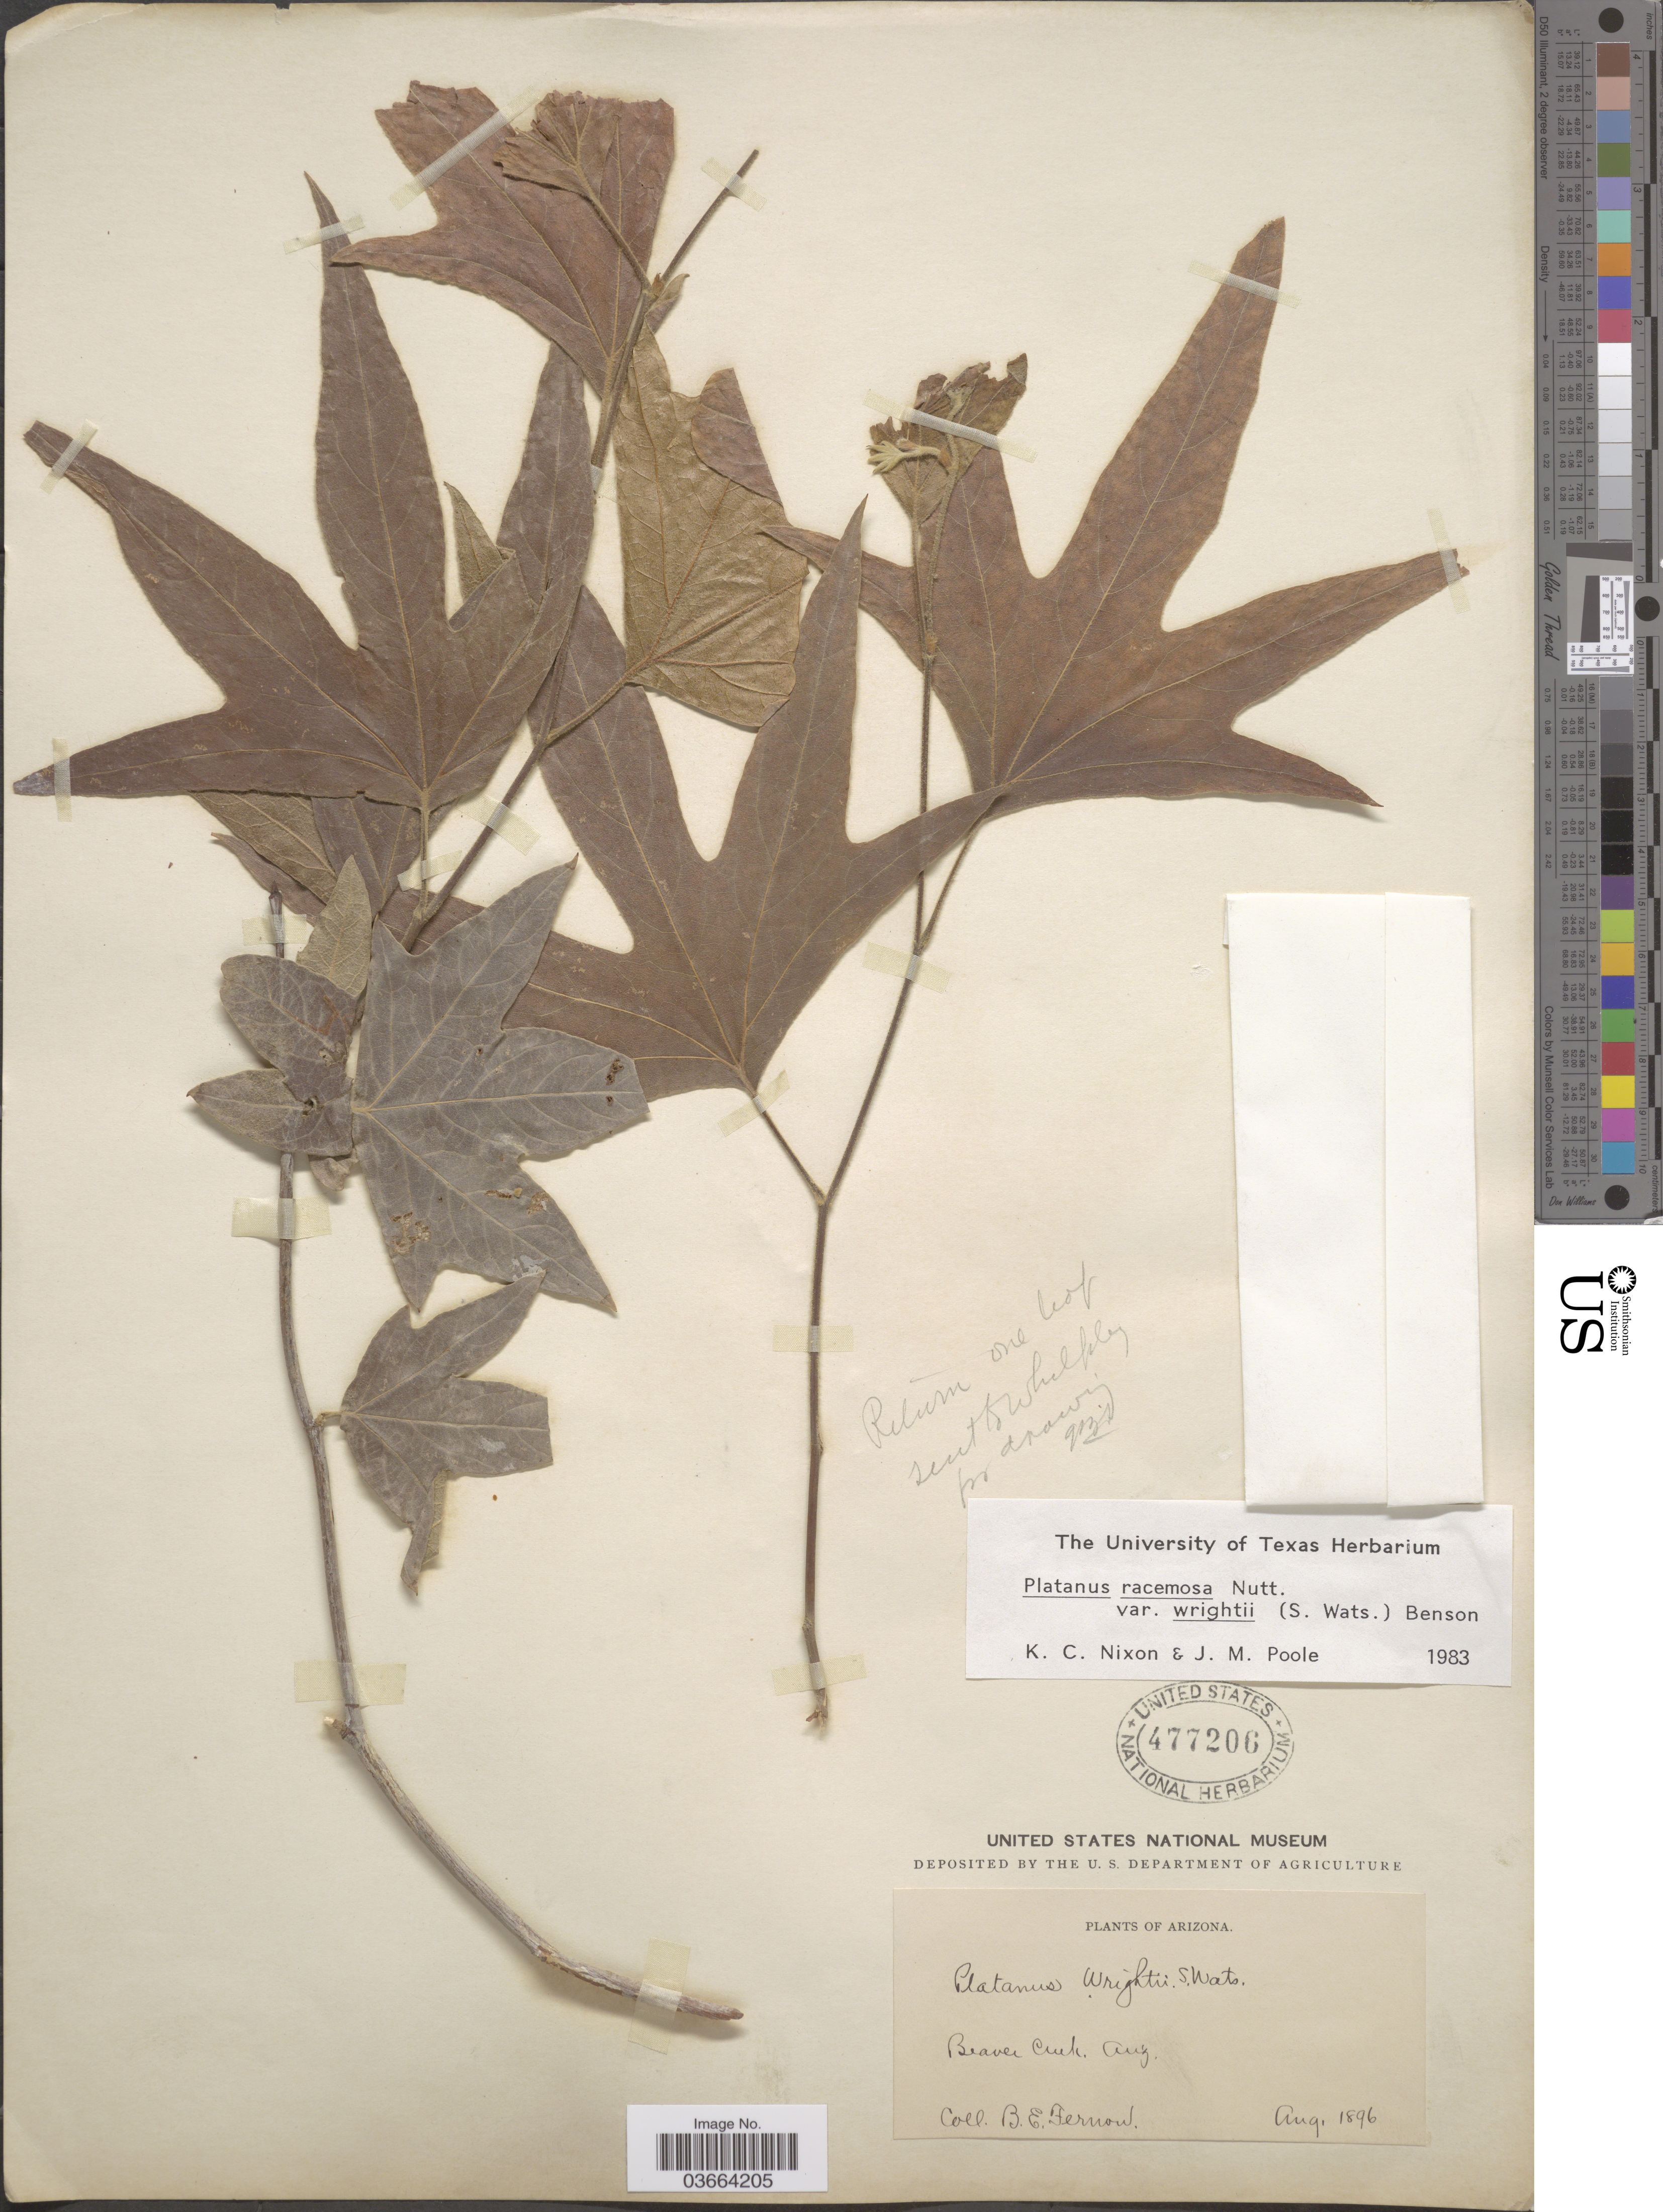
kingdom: Plantae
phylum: Tracheophyta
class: Magnoliopsida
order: Proteales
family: Platanaceae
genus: Platanus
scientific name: Platanus racemosa var. wrightii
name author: (S. Watson) L.D. Benson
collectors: B. Fernow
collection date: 1896-08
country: United States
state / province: Arizona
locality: Beaver Creek.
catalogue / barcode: US 477206